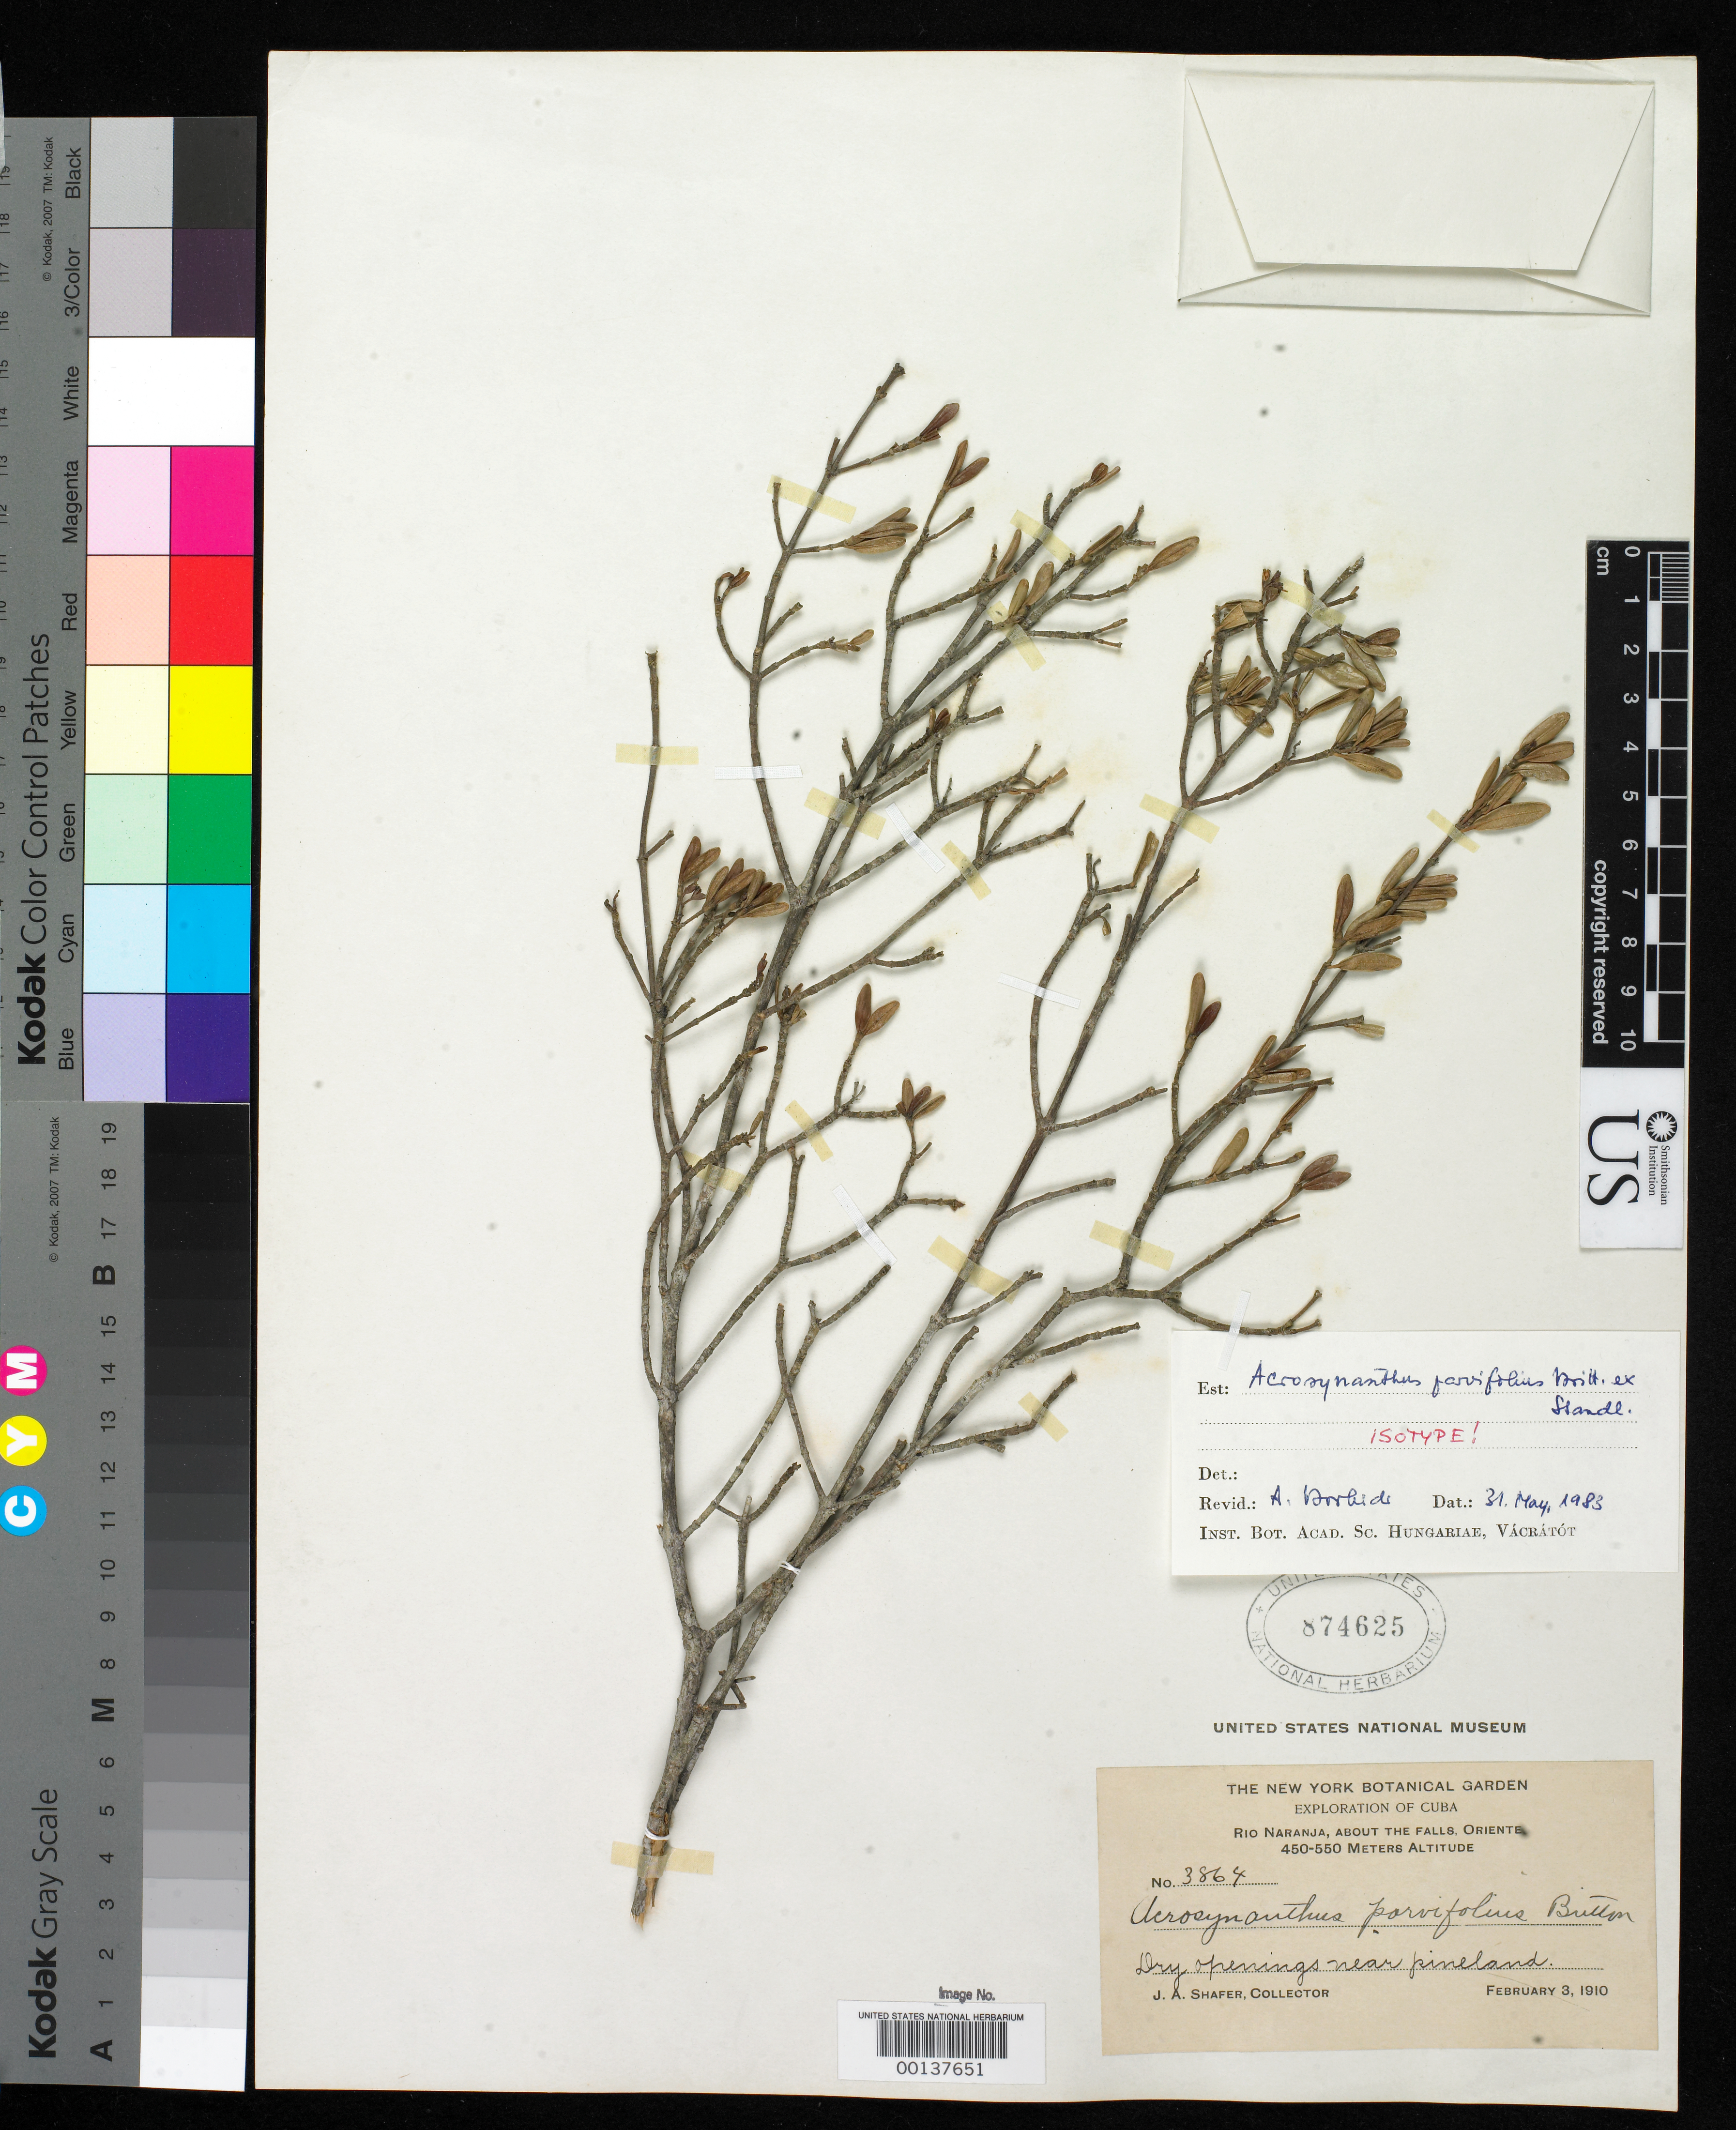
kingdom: Plantae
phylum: Tracheophyta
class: Magnoliopsida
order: Gentianales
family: Rubiaceae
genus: Acrosynanthus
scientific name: Acrosynanthus parvifolius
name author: Britton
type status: Isotype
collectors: J. A. Shafer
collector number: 3864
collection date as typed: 03 Feb 1910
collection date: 1910-02-03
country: Cuba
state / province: Oriente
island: Greater Antilles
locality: Rio Naranja, Oriente Falls.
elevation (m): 450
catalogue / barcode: US 874625